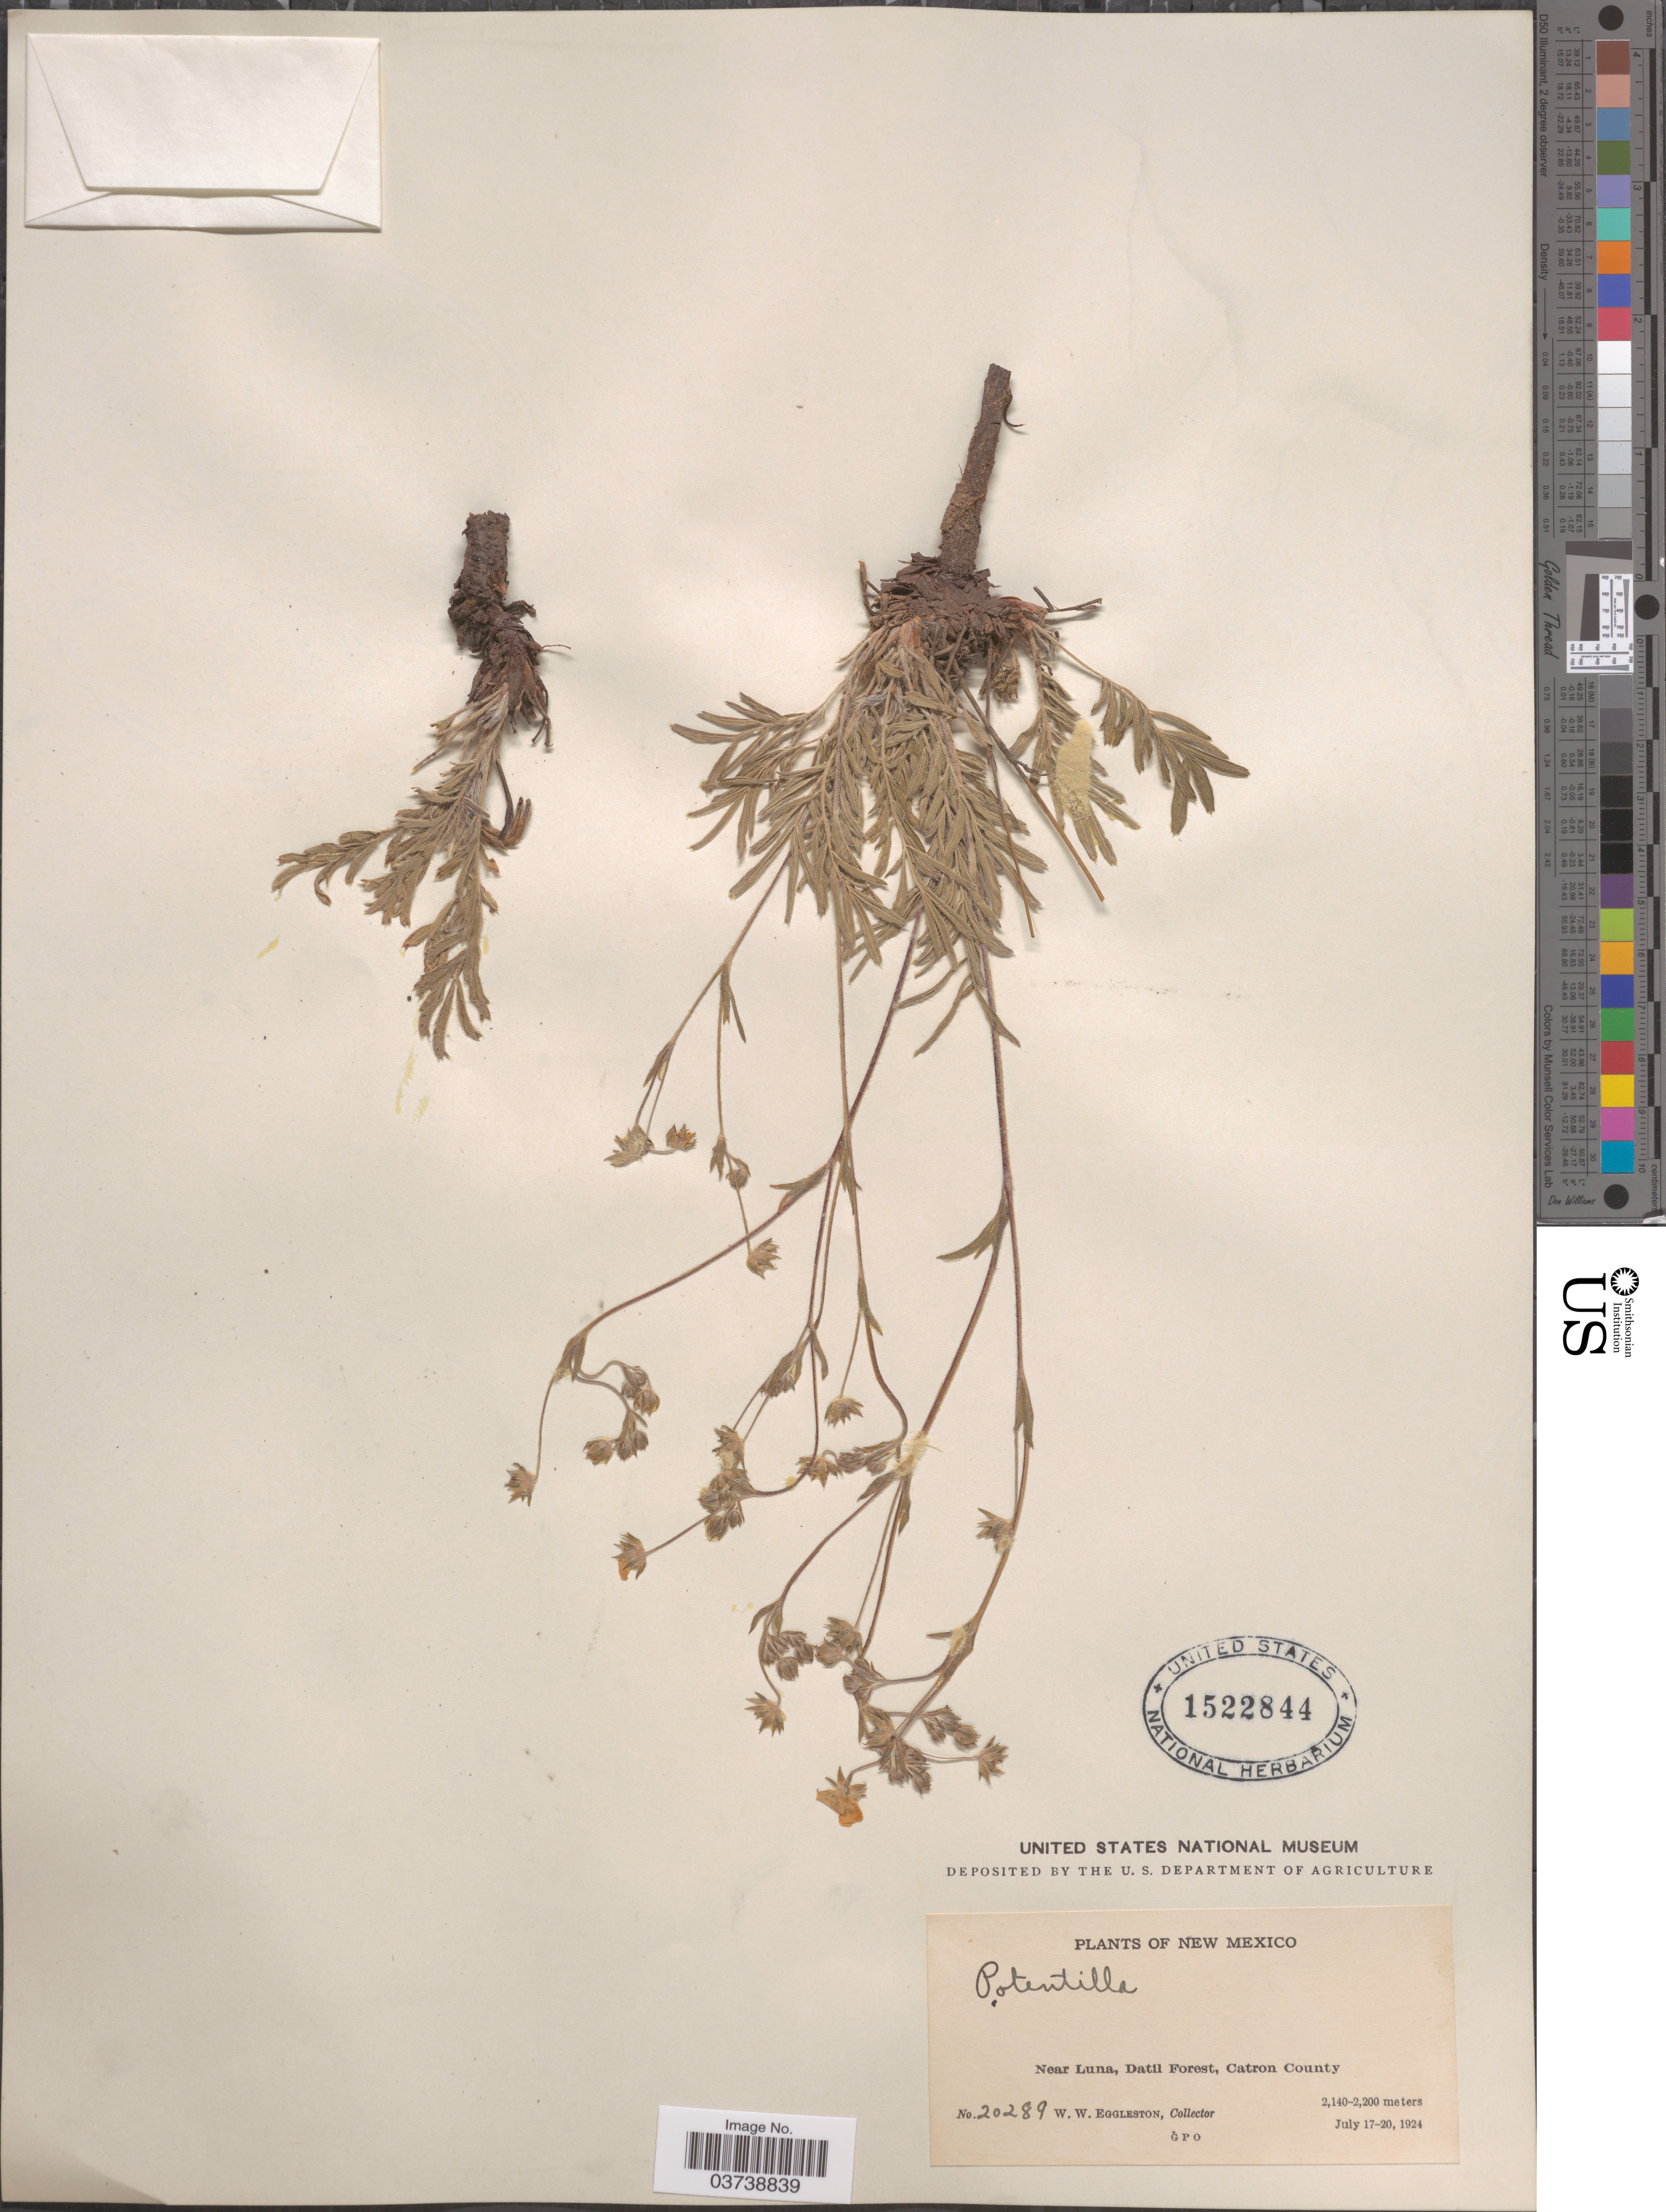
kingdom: Plantae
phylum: Tracheophyta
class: Magnoliopsida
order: Rosales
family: Rosaceae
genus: Potentilla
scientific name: Potentilla crinita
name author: A. Gray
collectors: W. W. Eggleston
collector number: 20289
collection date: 1924-07-17/1924-07-20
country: United States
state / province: New Mexico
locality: Near Luna, Datil Forest, Catron County.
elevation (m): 2140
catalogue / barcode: US 1522844